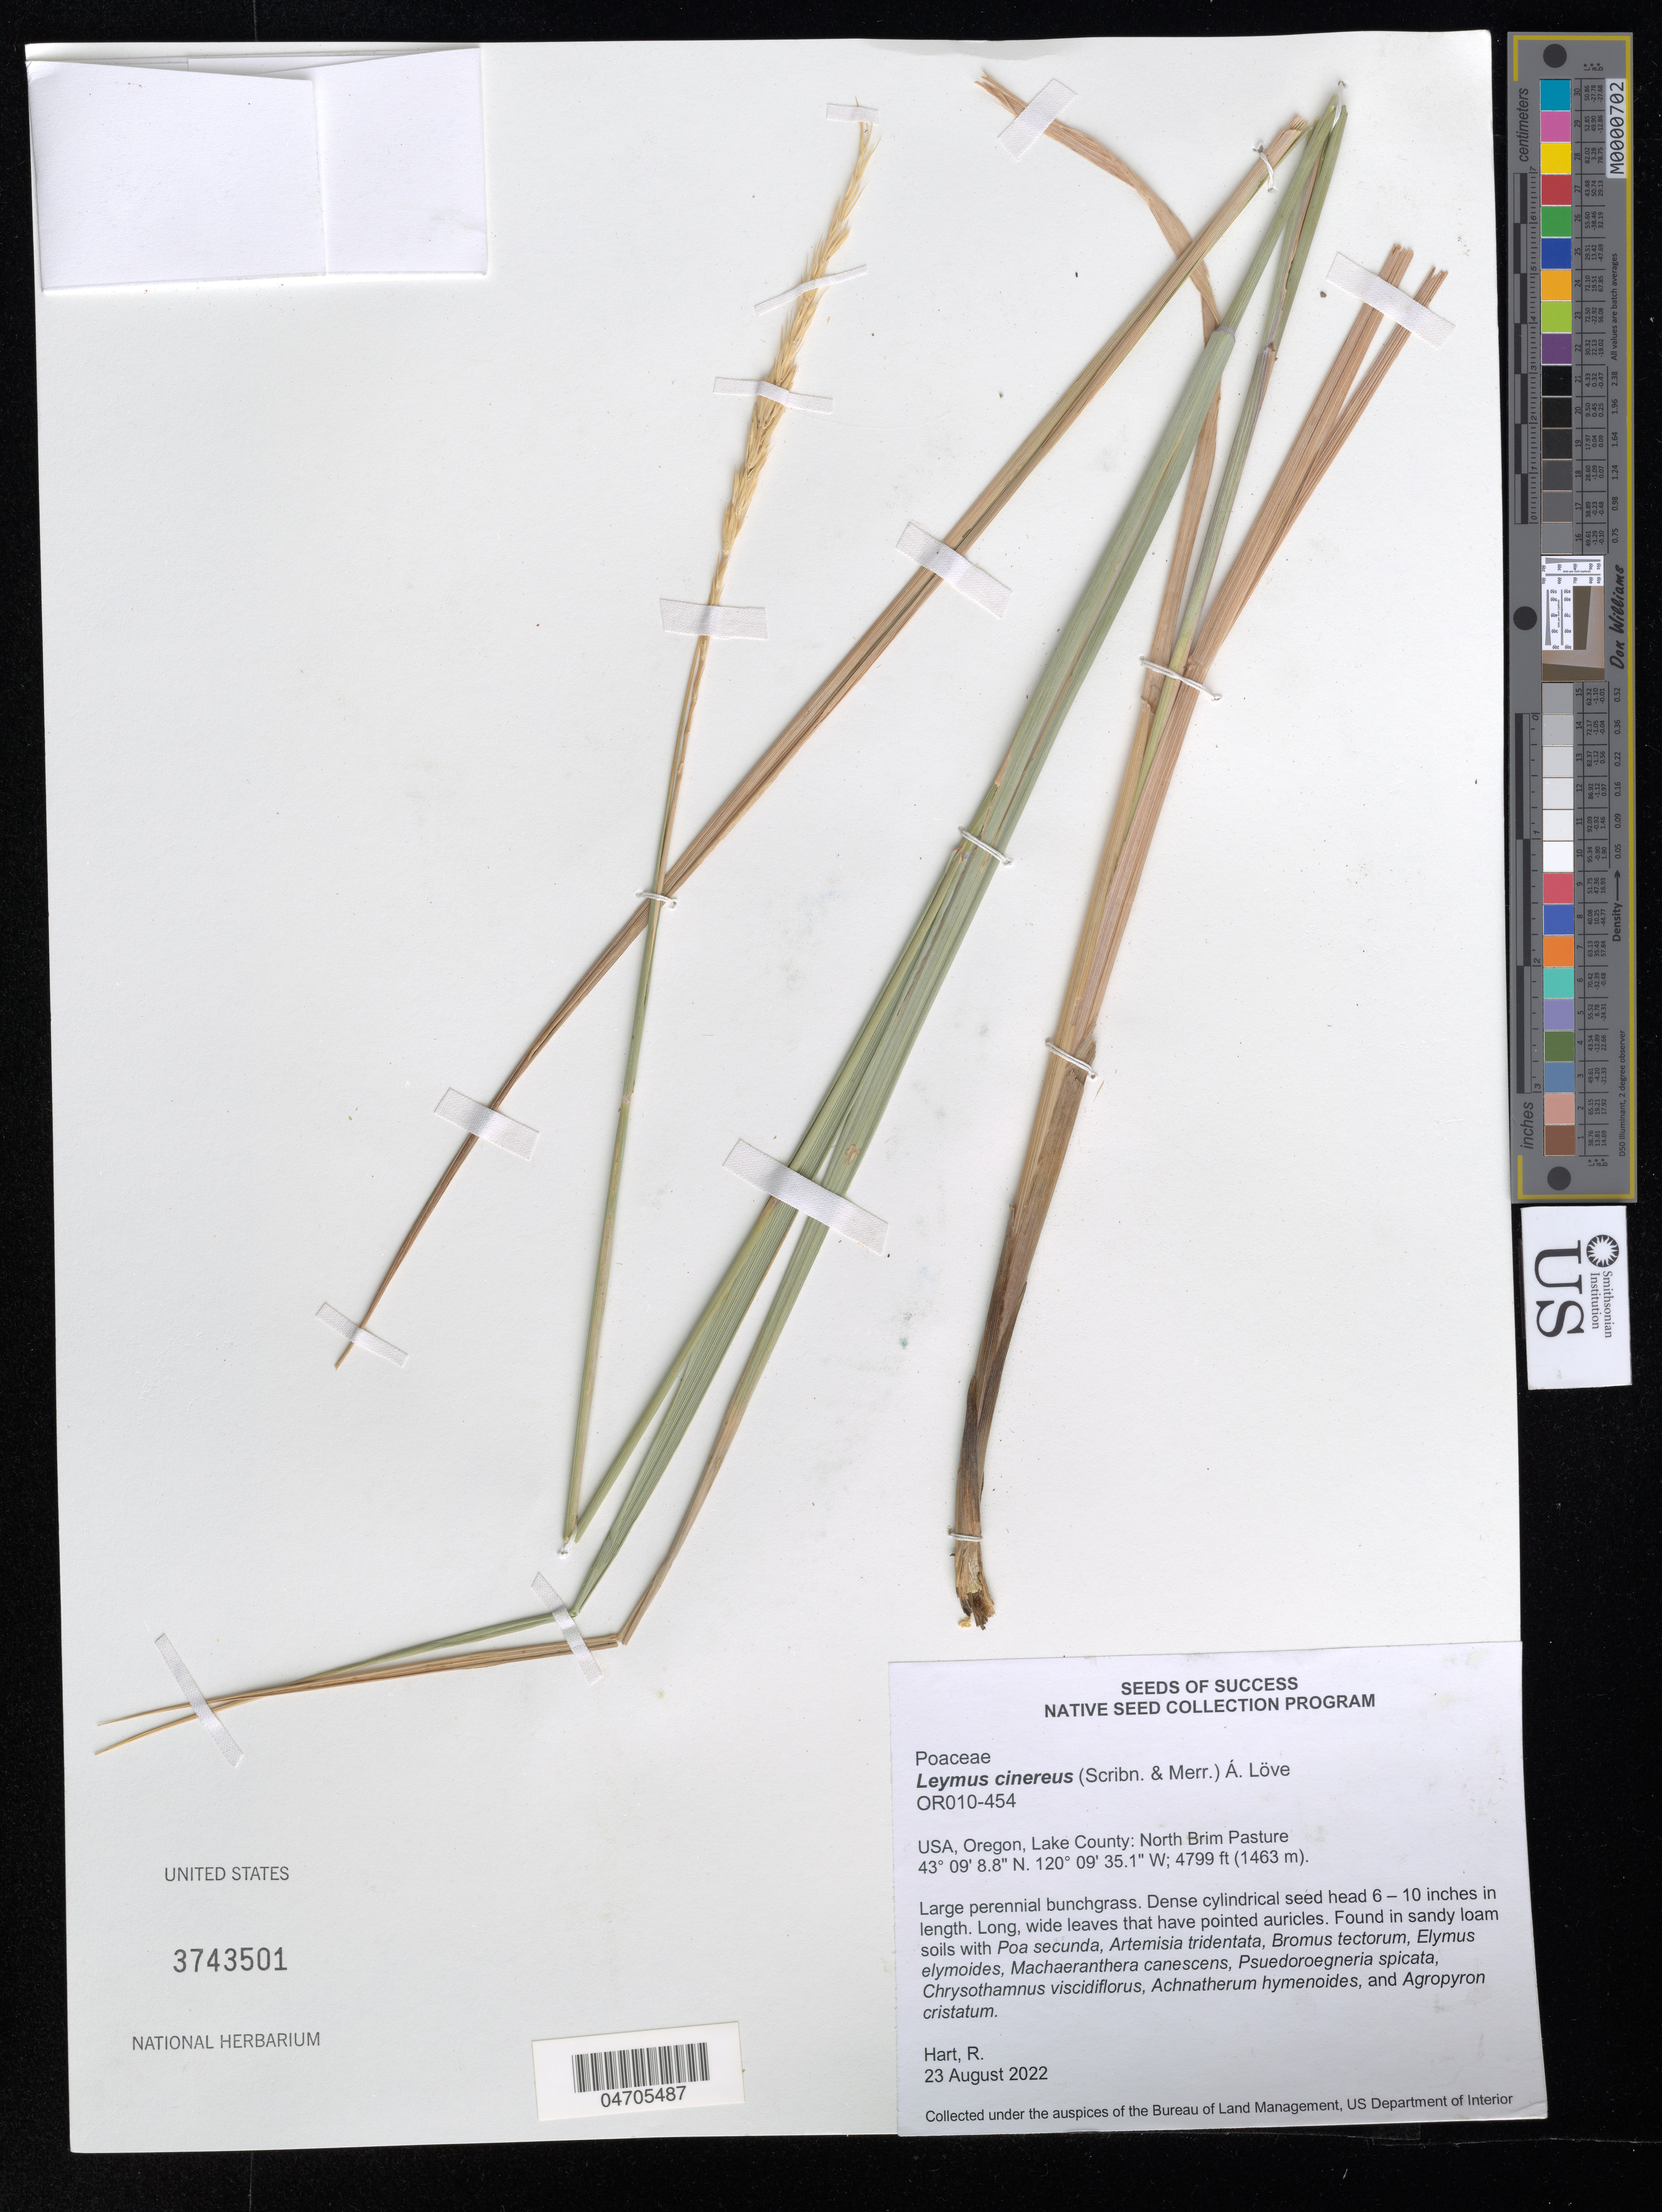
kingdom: Plantae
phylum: Tracheophyta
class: Liliopsida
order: Poales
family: Poaceae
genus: Leymus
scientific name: Leymus cinereus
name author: (Scribn. & Merr.) Á. Löve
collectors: R. A. Hart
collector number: OR010-454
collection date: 2022-08-23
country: United States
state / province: Oregon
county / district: Lake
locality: Lake County: North Brim Pasture.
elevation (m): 1463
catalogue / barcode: US 3743501